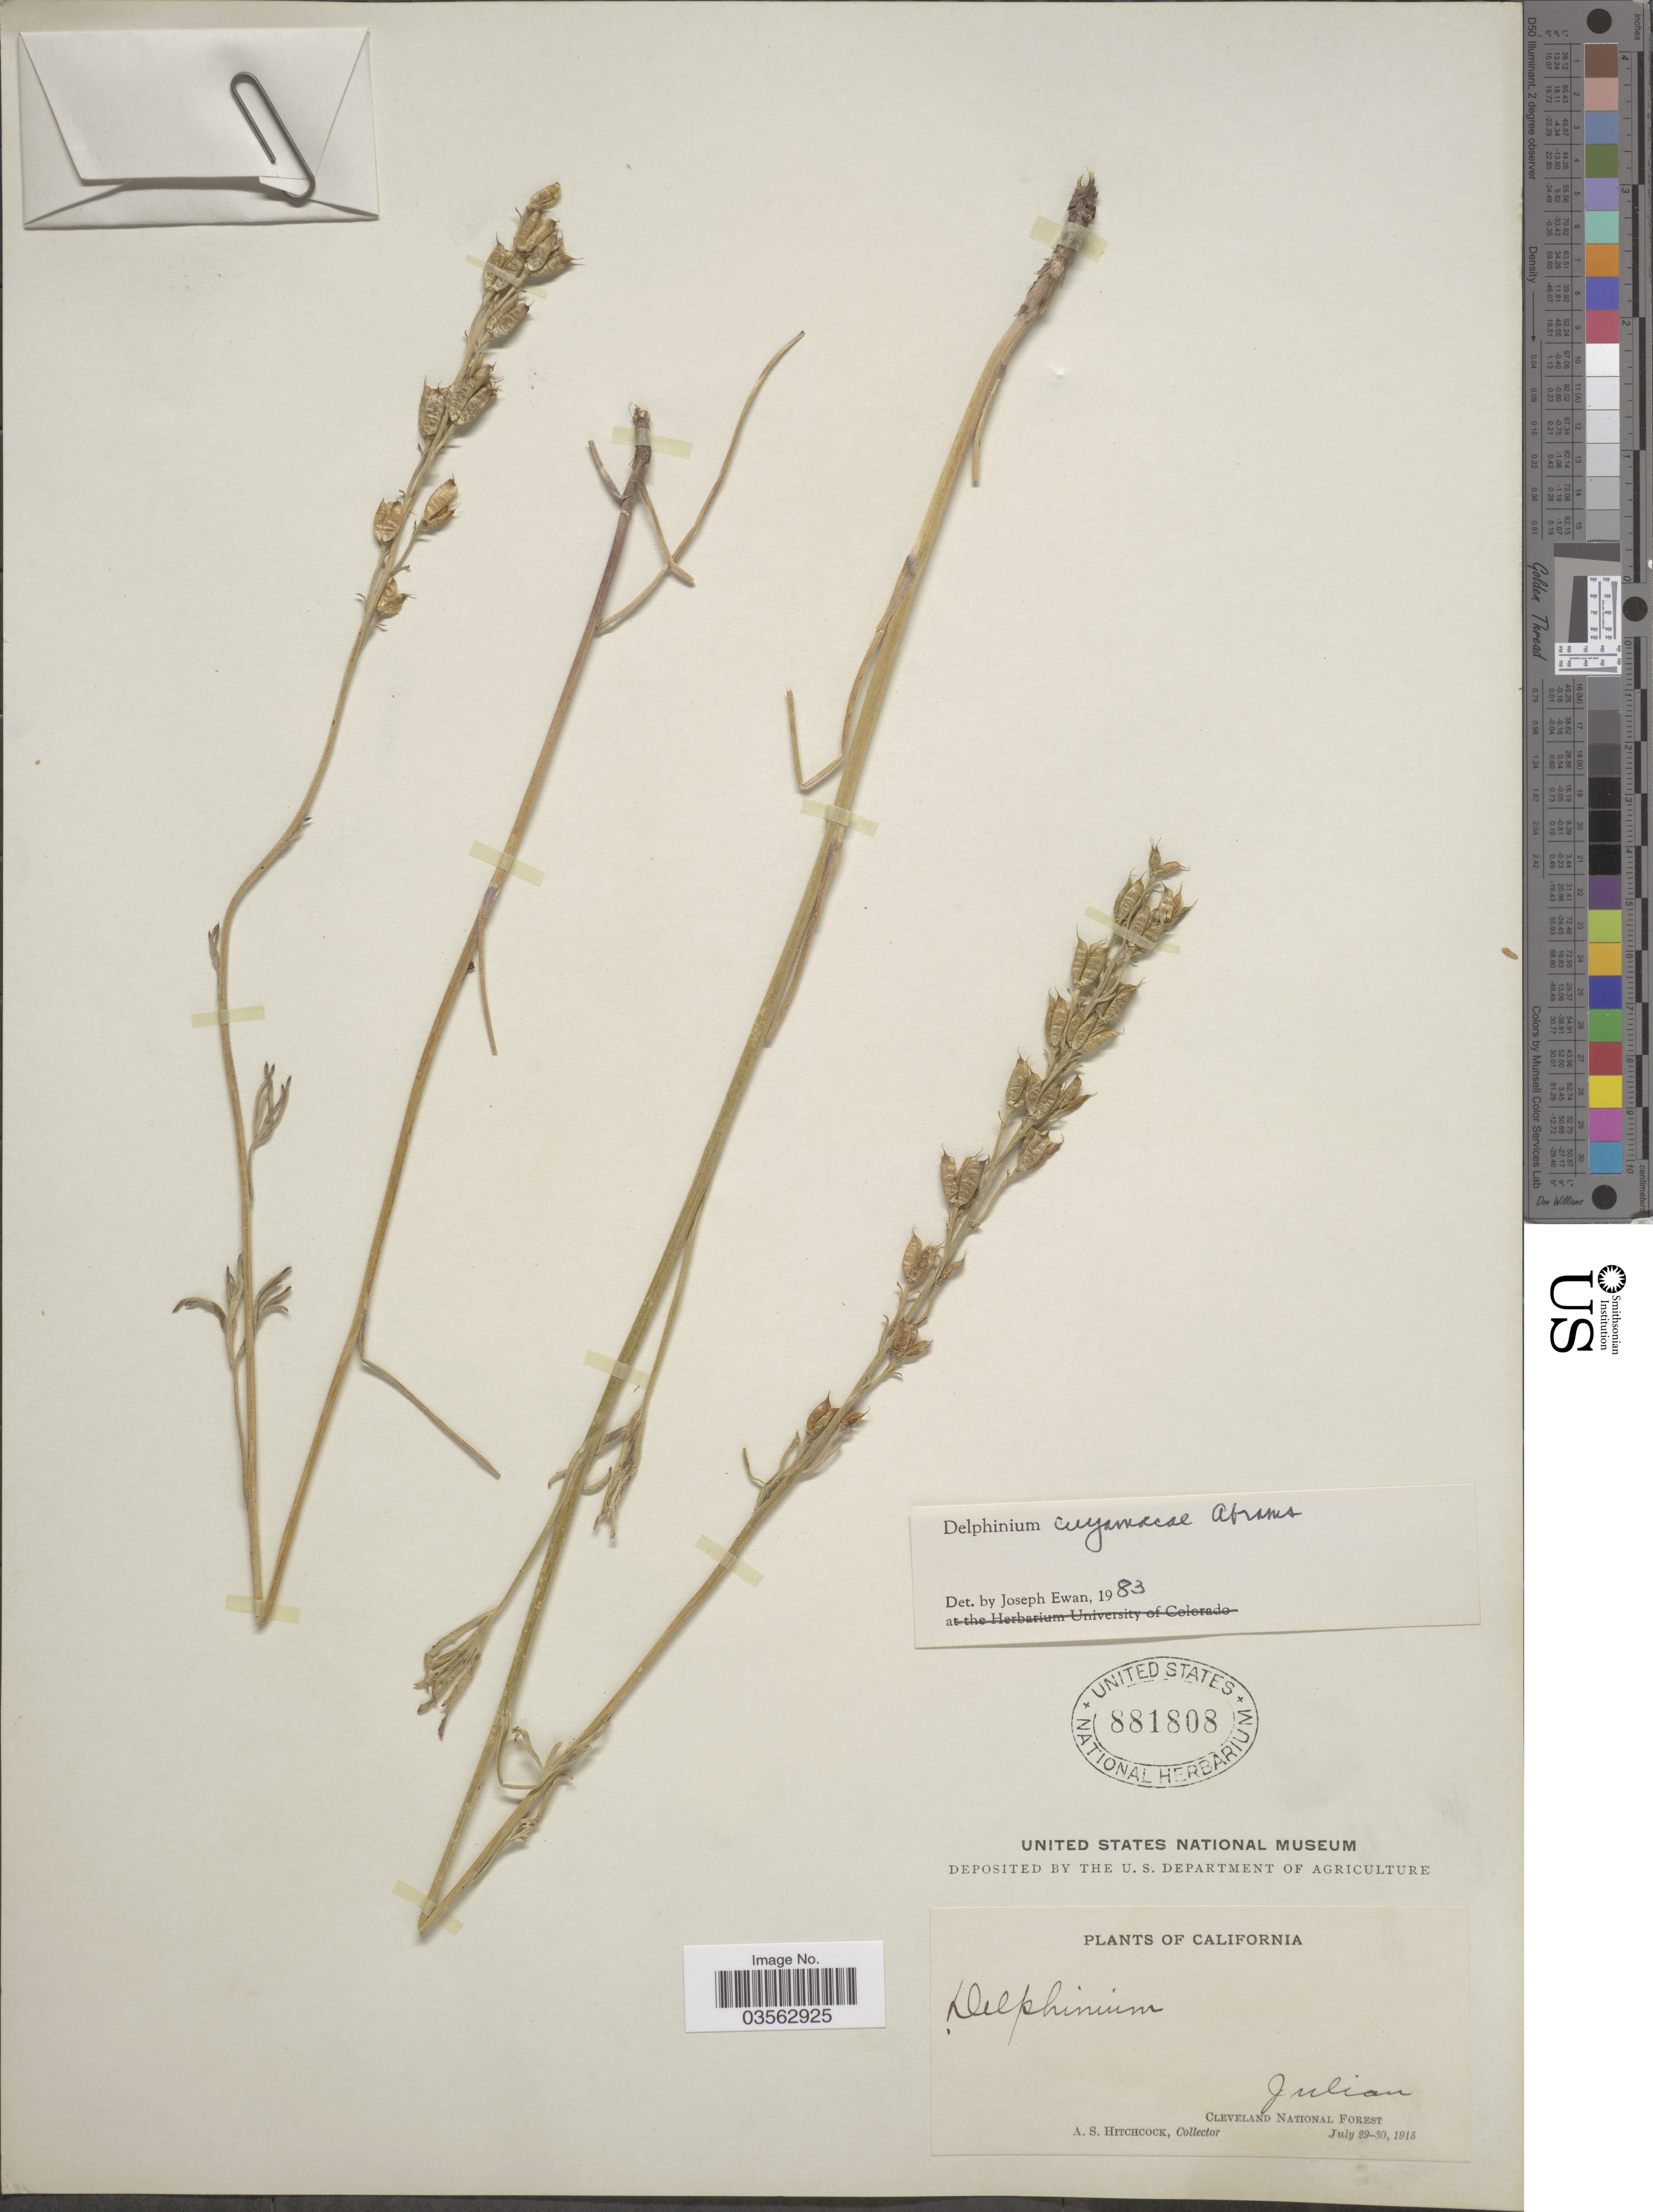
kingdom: Plantae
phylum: Tracheophyta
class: Magnoliopsida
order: Ranunculales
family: Ranunculaceae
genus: Delphinium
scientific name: Delphinium cuyamacae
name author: Abrams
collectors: A. S. Hitchcock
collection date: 1915-07-29/1915-07-30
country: United States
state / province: California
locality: Julian. Cleveland National Forest.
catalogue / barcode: US 881808